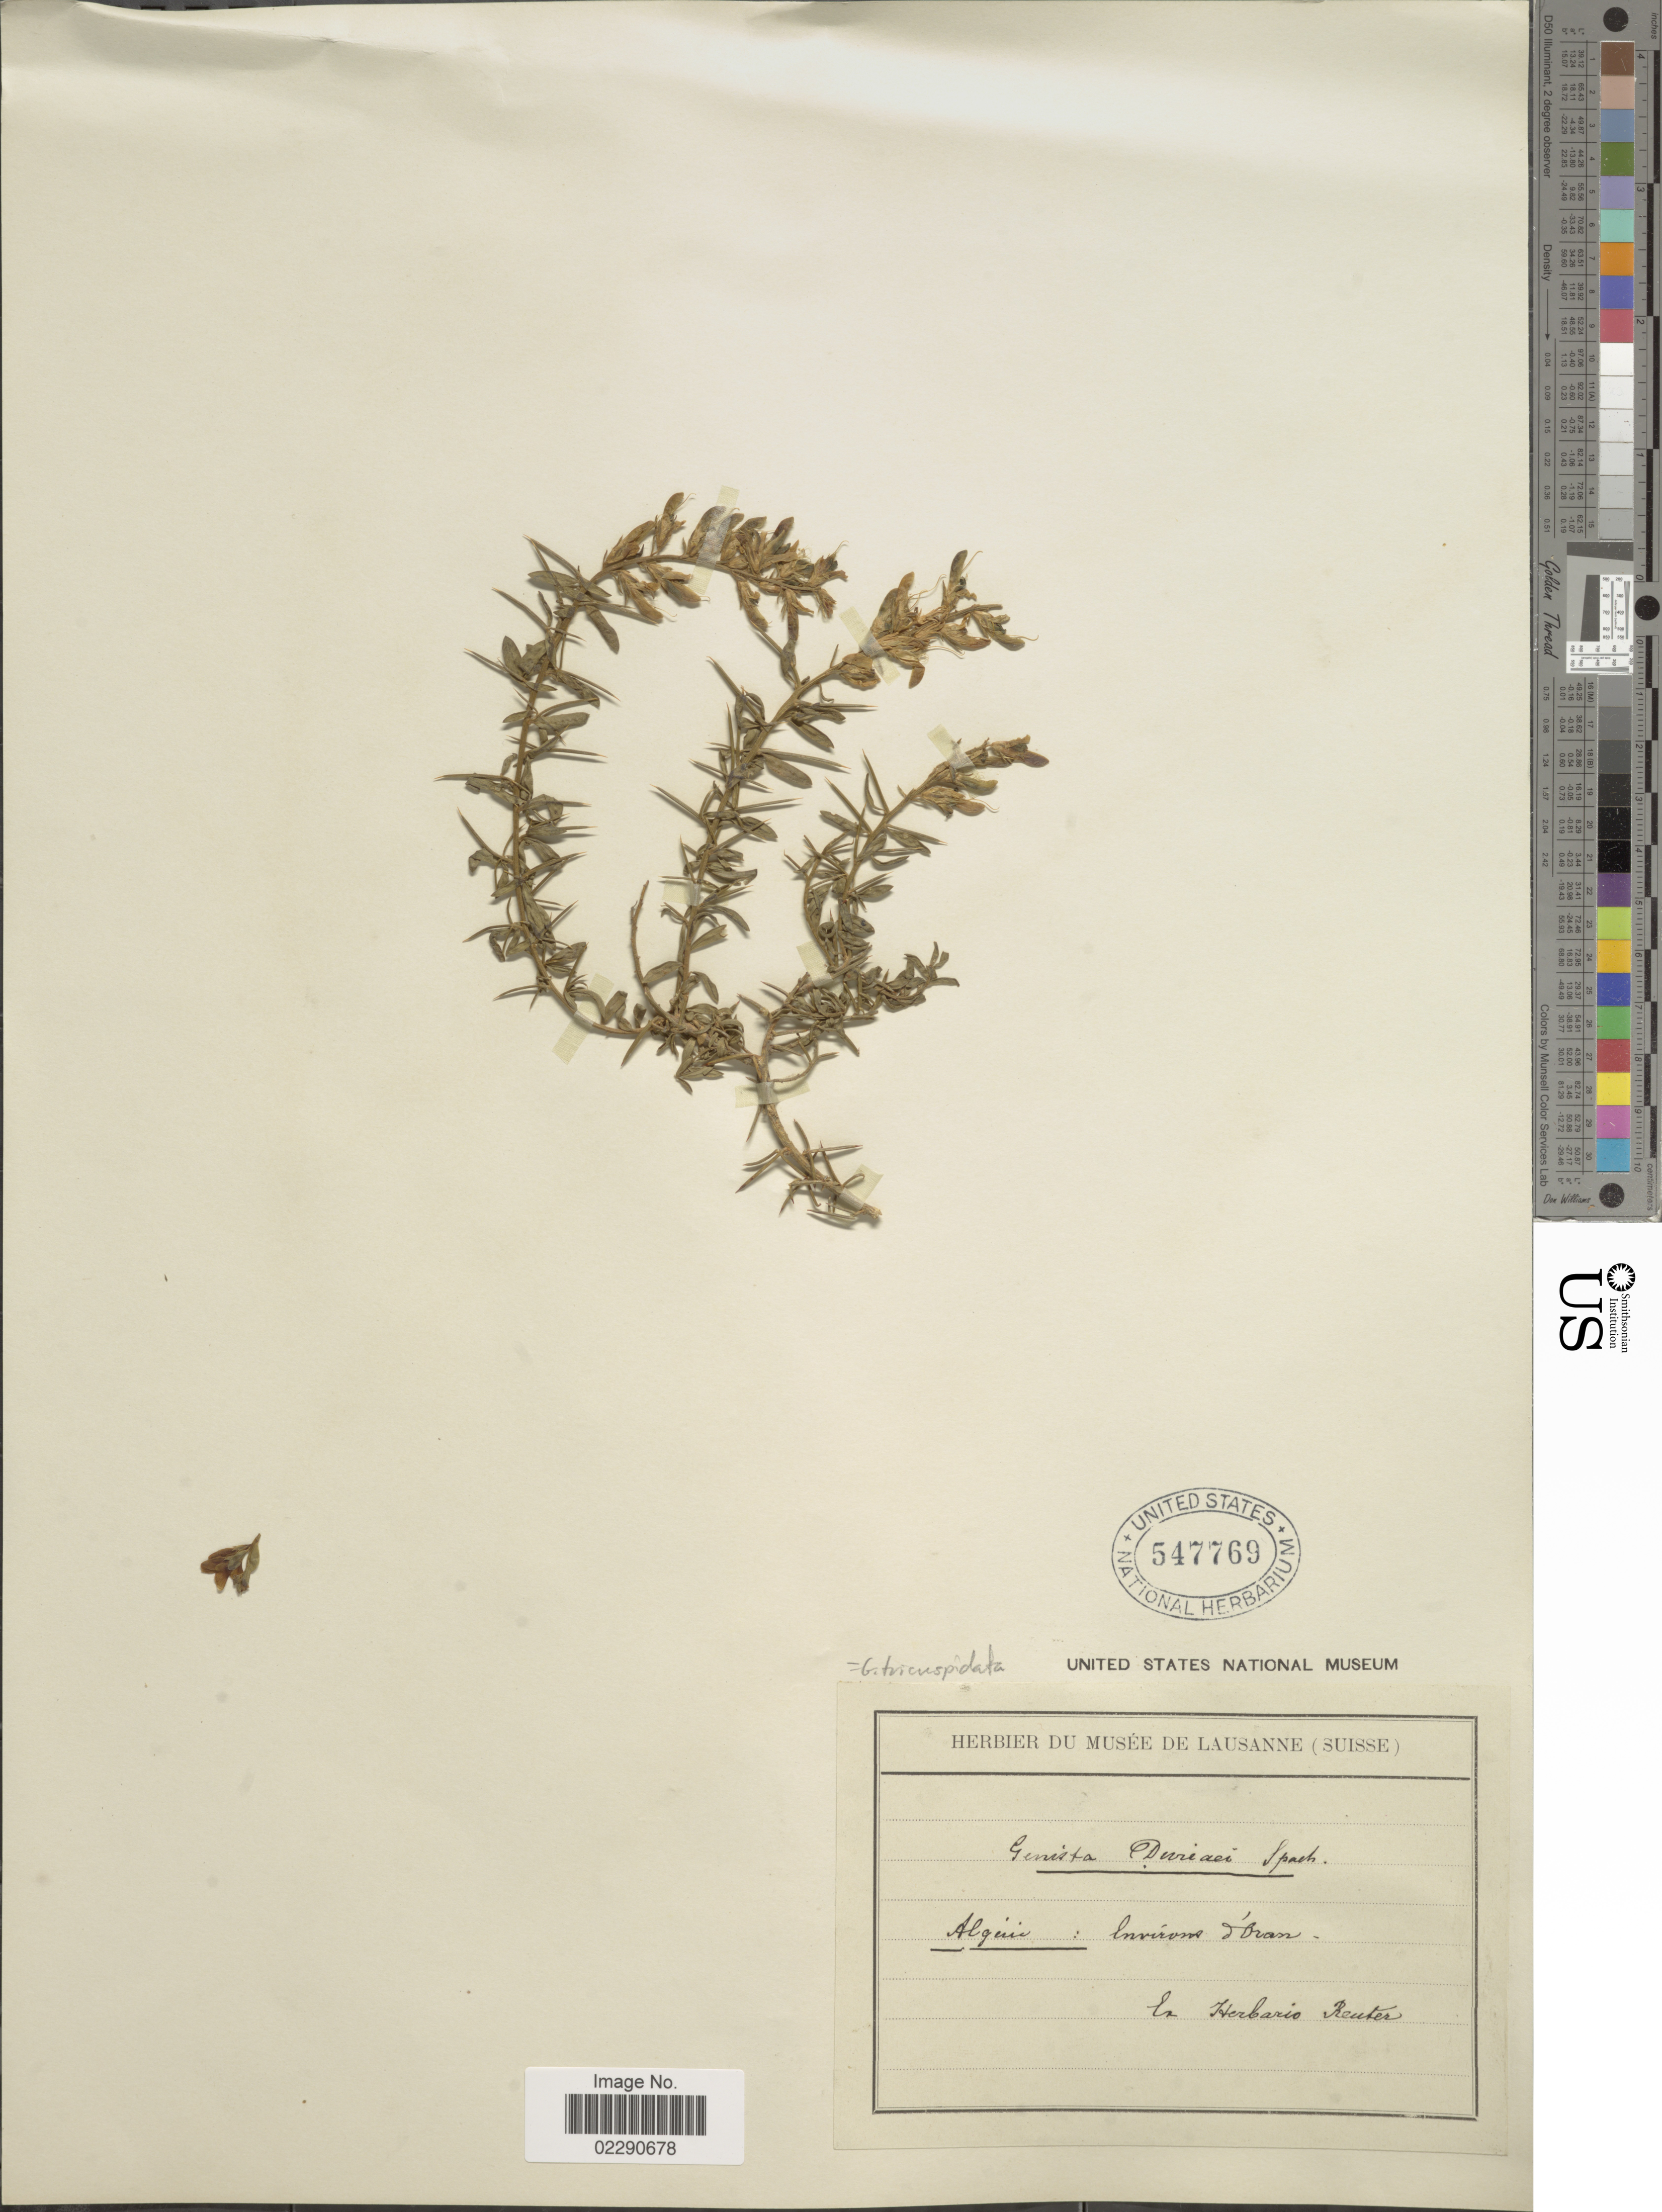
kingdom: Plantae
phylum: Tracheophyta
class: Magnoliopsida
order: Fabales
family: Fabaceae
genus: Genista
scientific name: Genista tricuspidata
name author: Desf.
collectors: ex herb. Reuter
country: Algeria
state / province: Oran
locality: Environs d'Oran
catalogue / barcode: US 547769